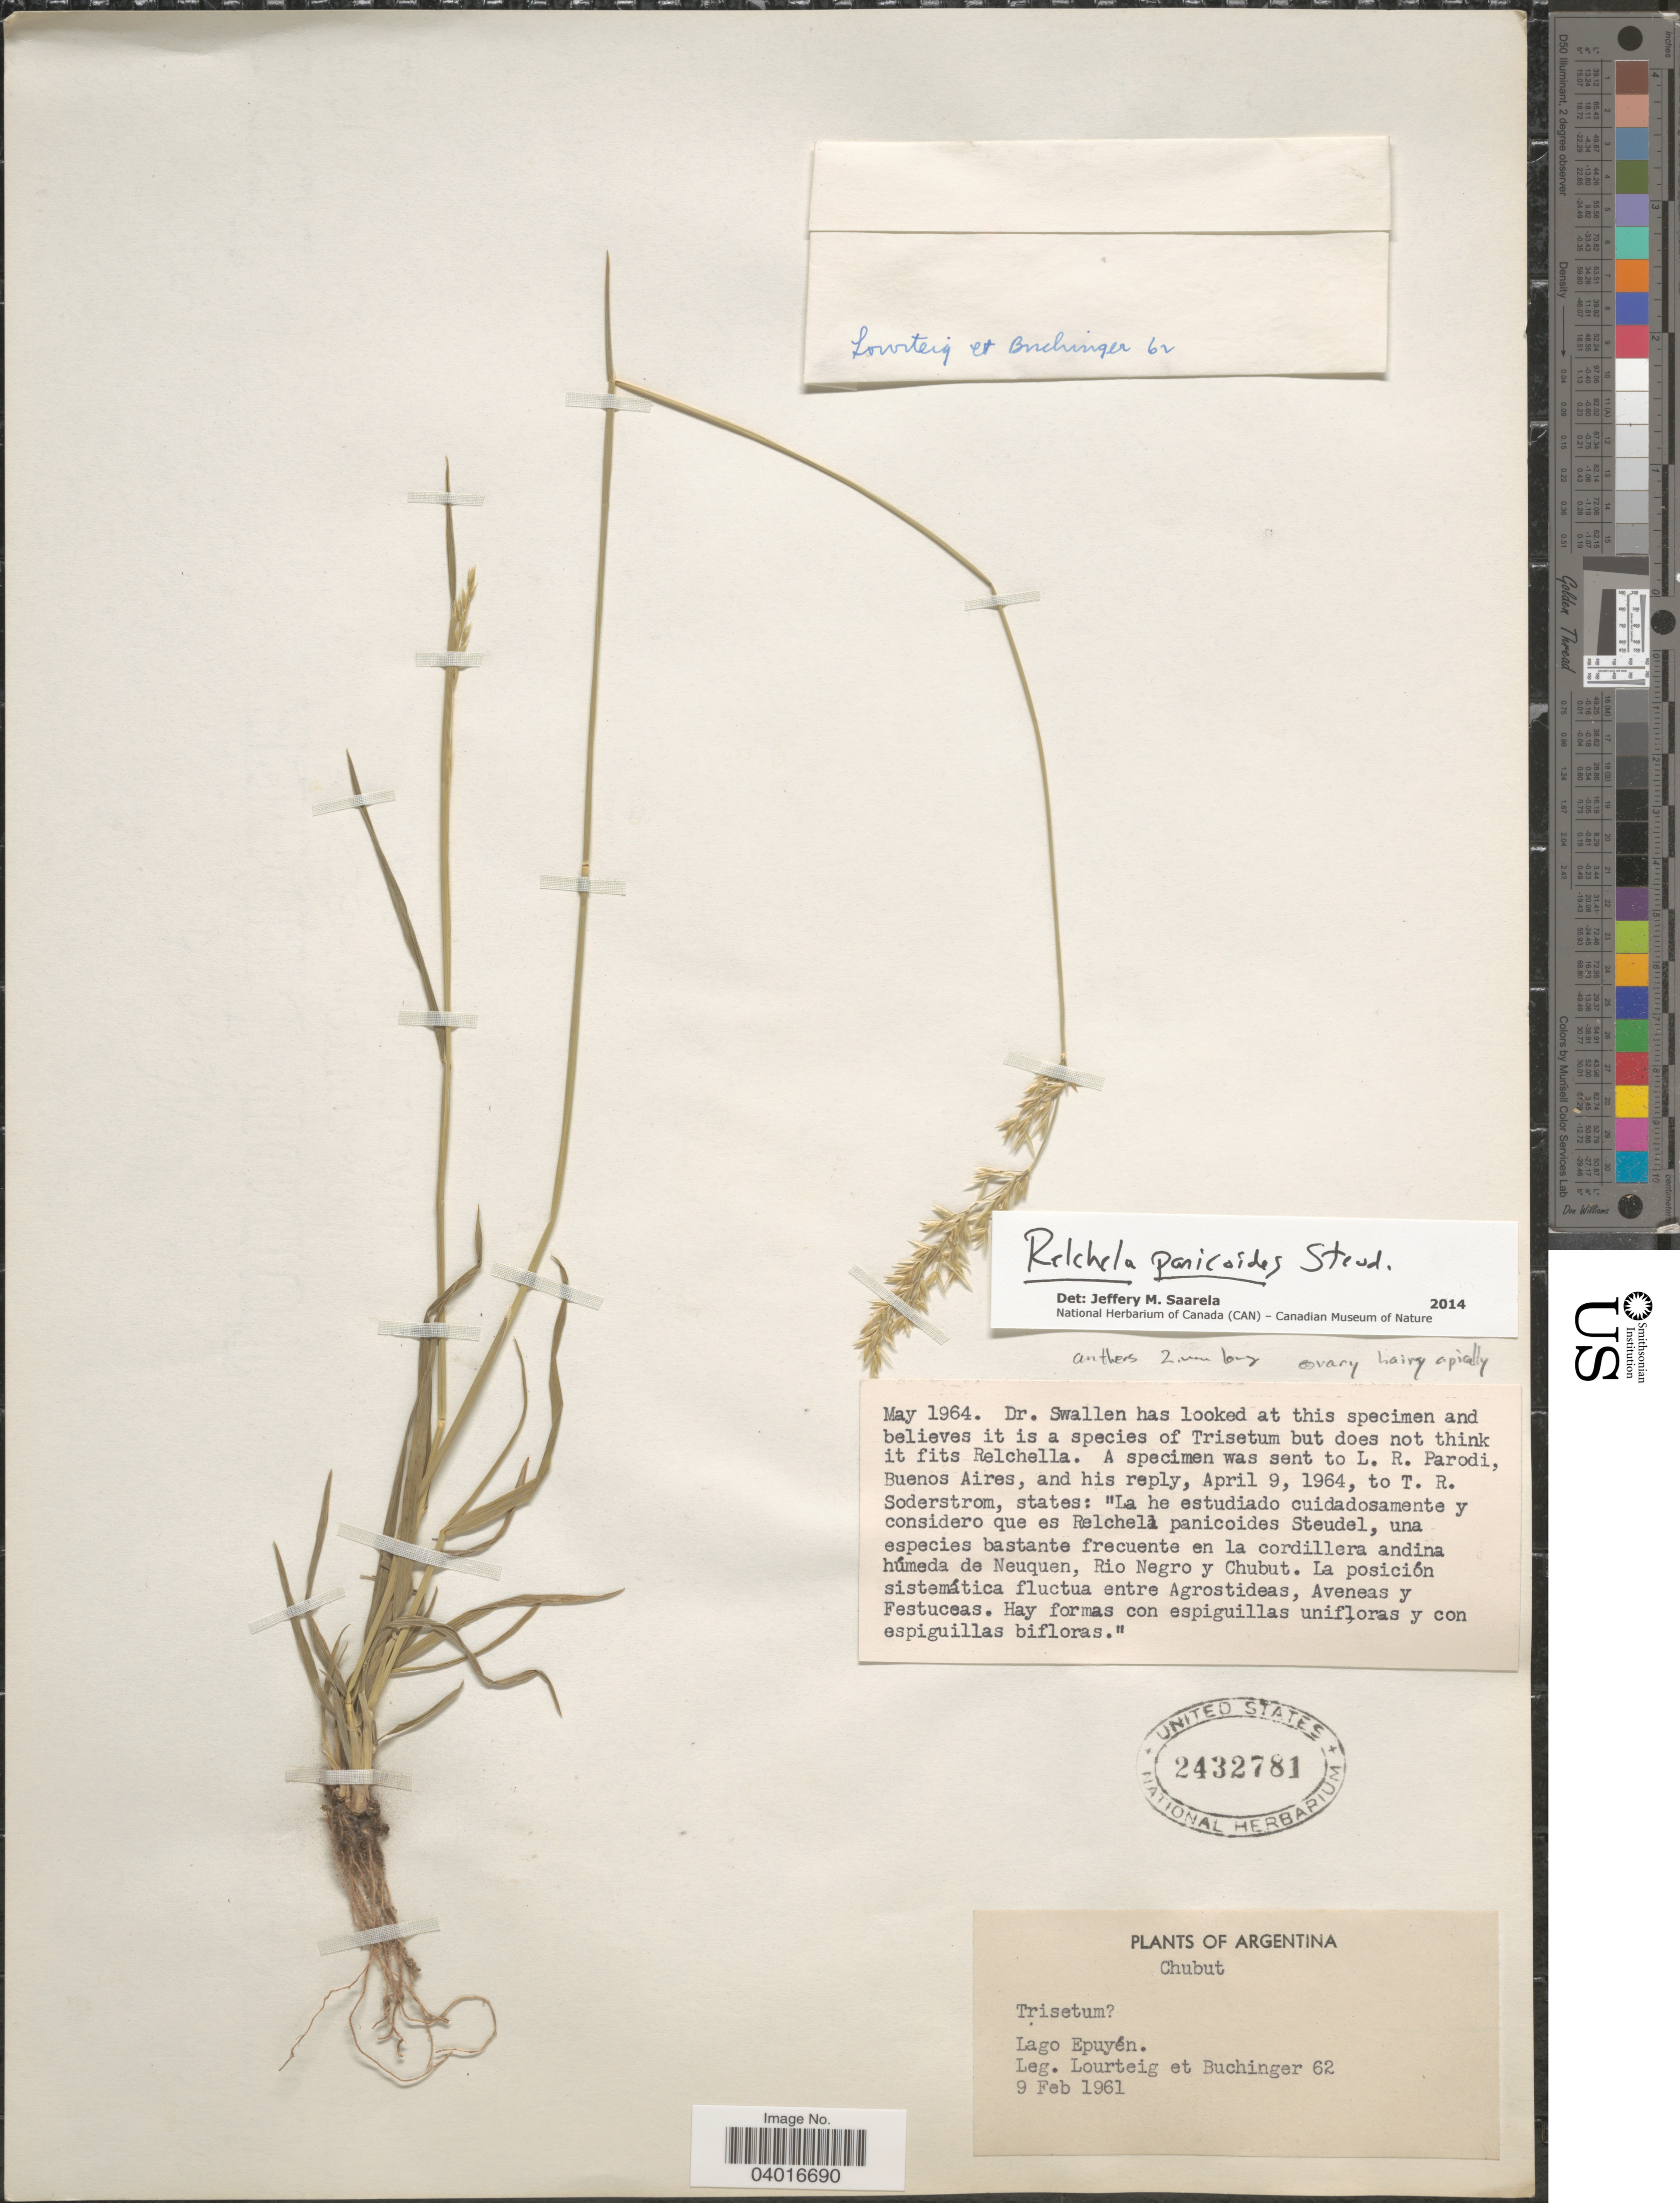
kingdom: Plantae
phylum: Tracheophyta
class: Liliopsida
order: Poales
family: Poaceae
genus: Relchela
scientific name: Relchela panicoides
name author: Steud.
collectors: -. Lourteig & J. D. Buchinger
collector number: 62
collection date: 1961-02-09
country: Argentina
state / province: Chubut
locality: Lago Epuyén.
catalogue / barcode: US 2432781